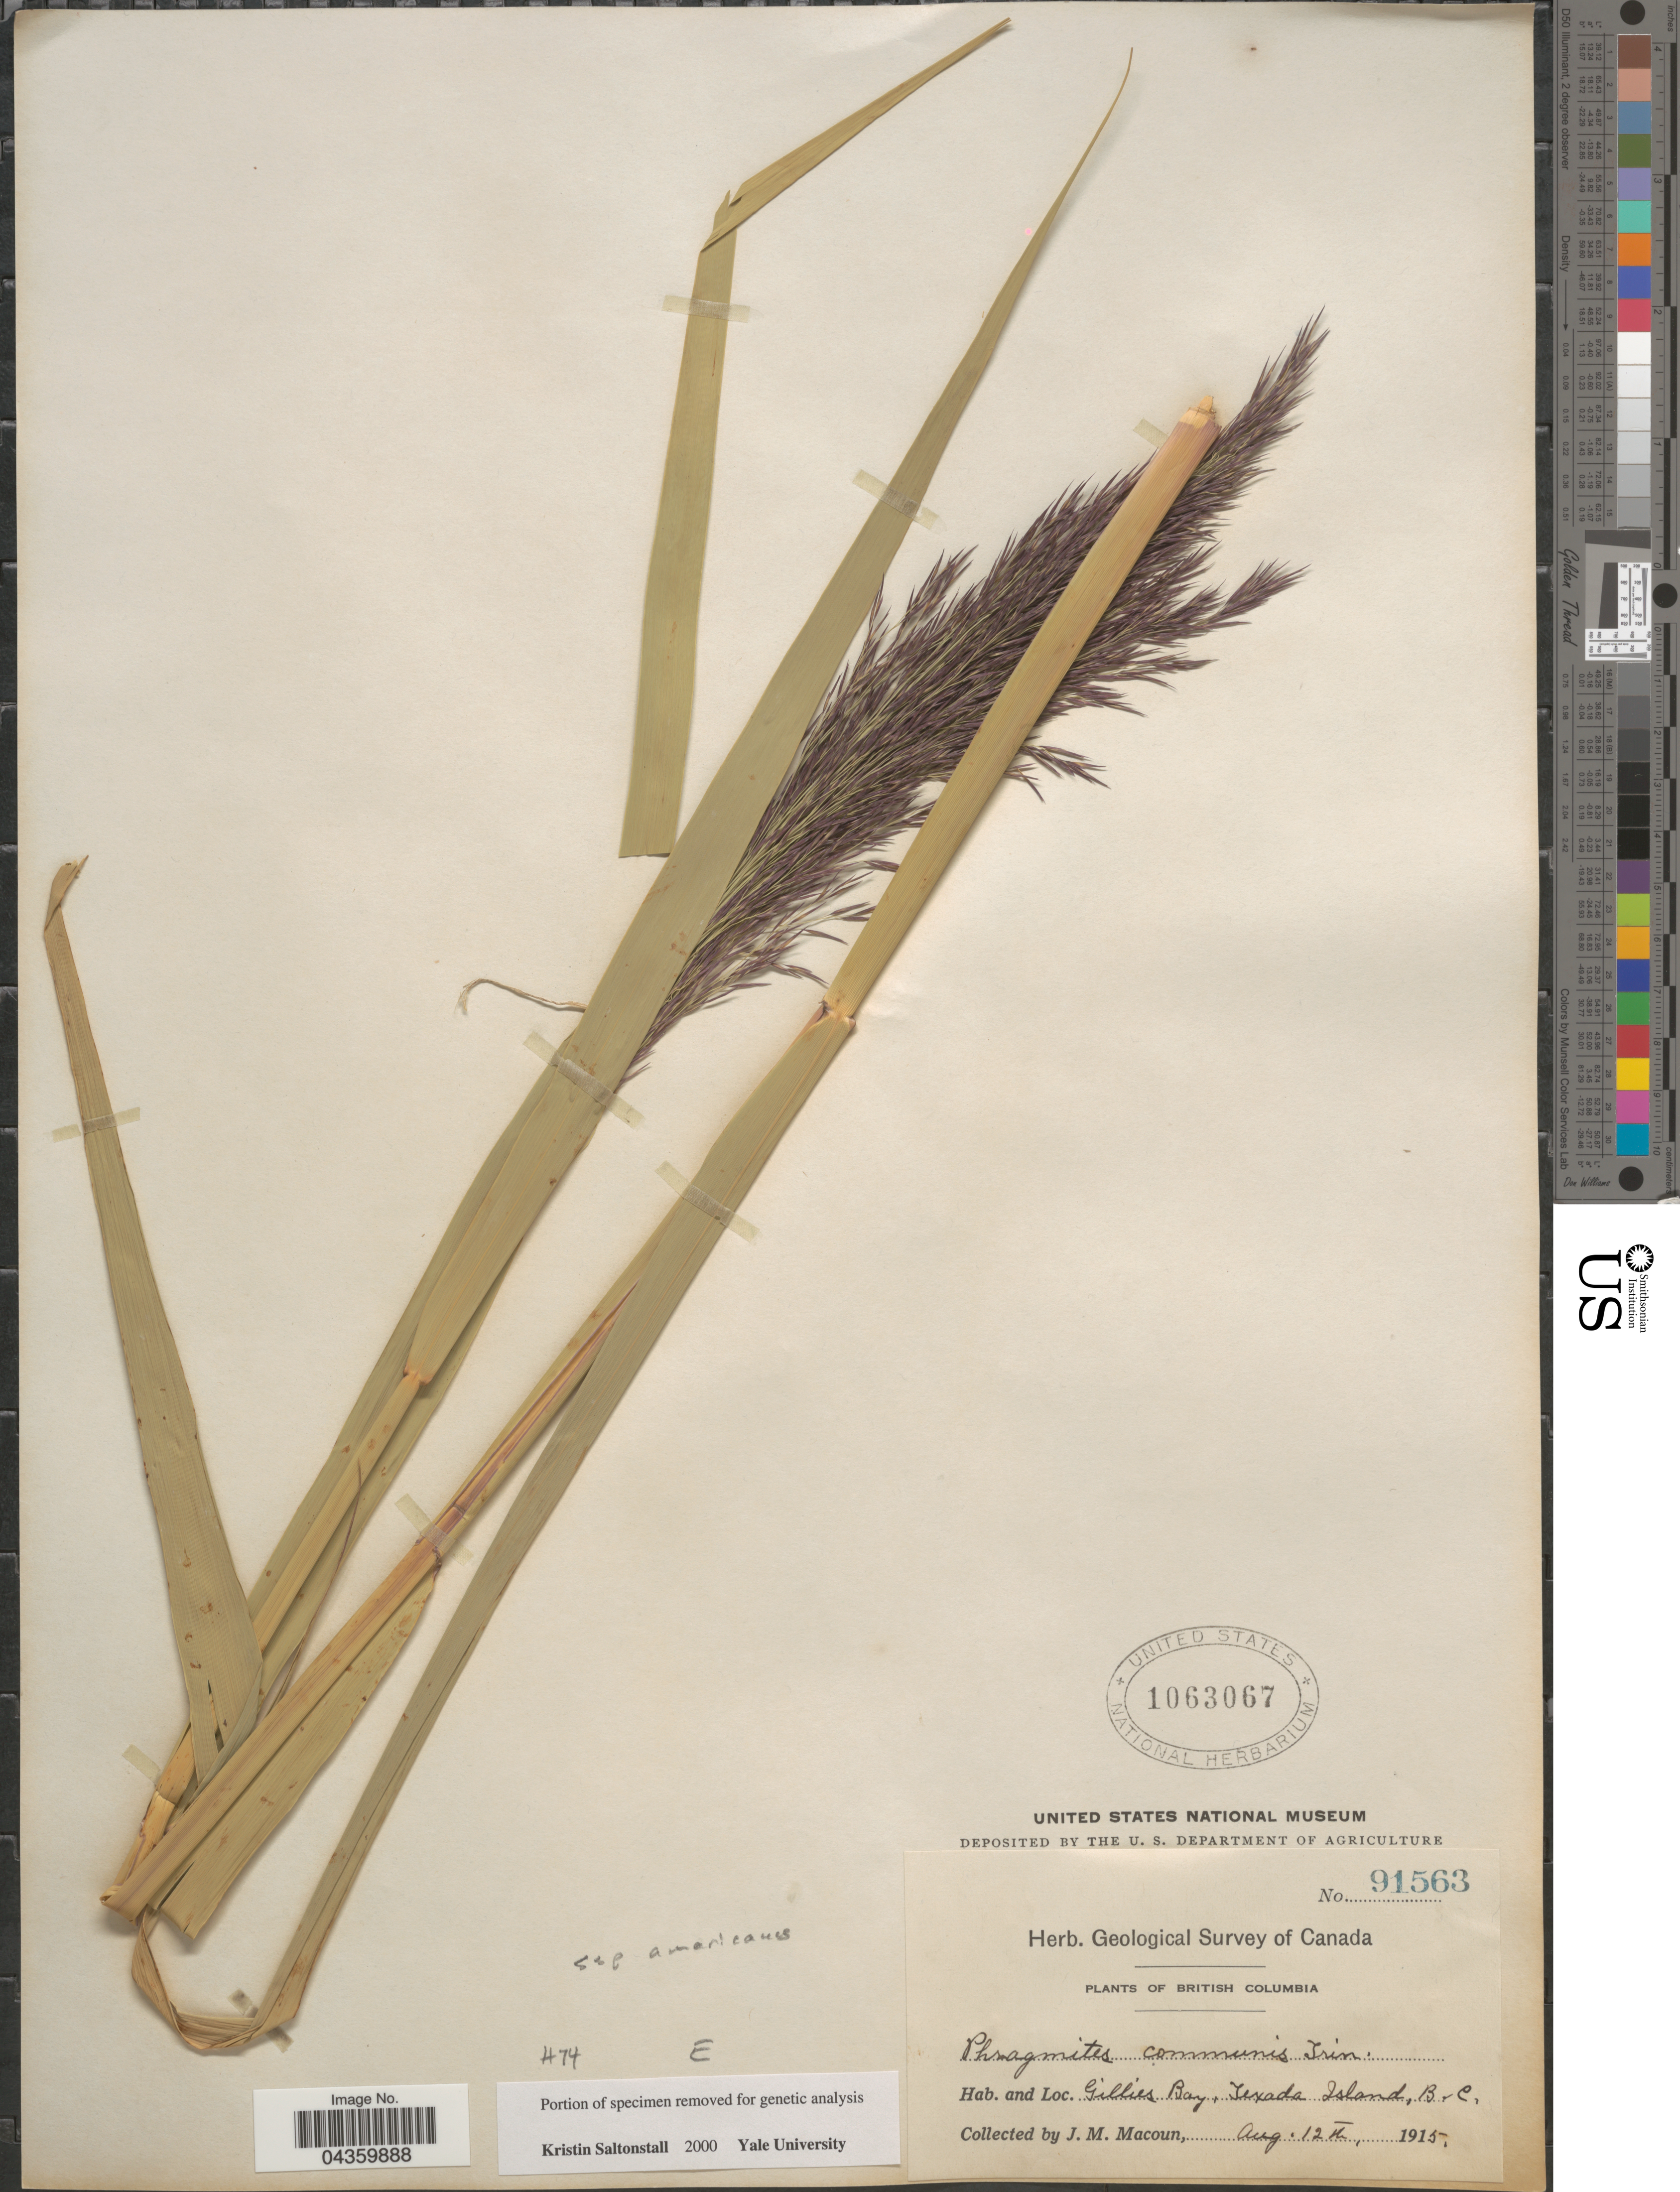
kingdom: Plantae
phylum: Tracheophyta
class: Liliopsida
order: Poales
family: Poaceae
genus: Phragmites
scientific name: Phragmites australis subsp. americanus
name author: Saltonstall & et al.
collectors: J. M. Macoun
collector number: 91563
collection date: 1915-08-12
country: Canada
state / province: British Columbia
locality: Geological Survey of Canada. Gillies Bay, Texada Island.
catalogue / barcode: US 1063067